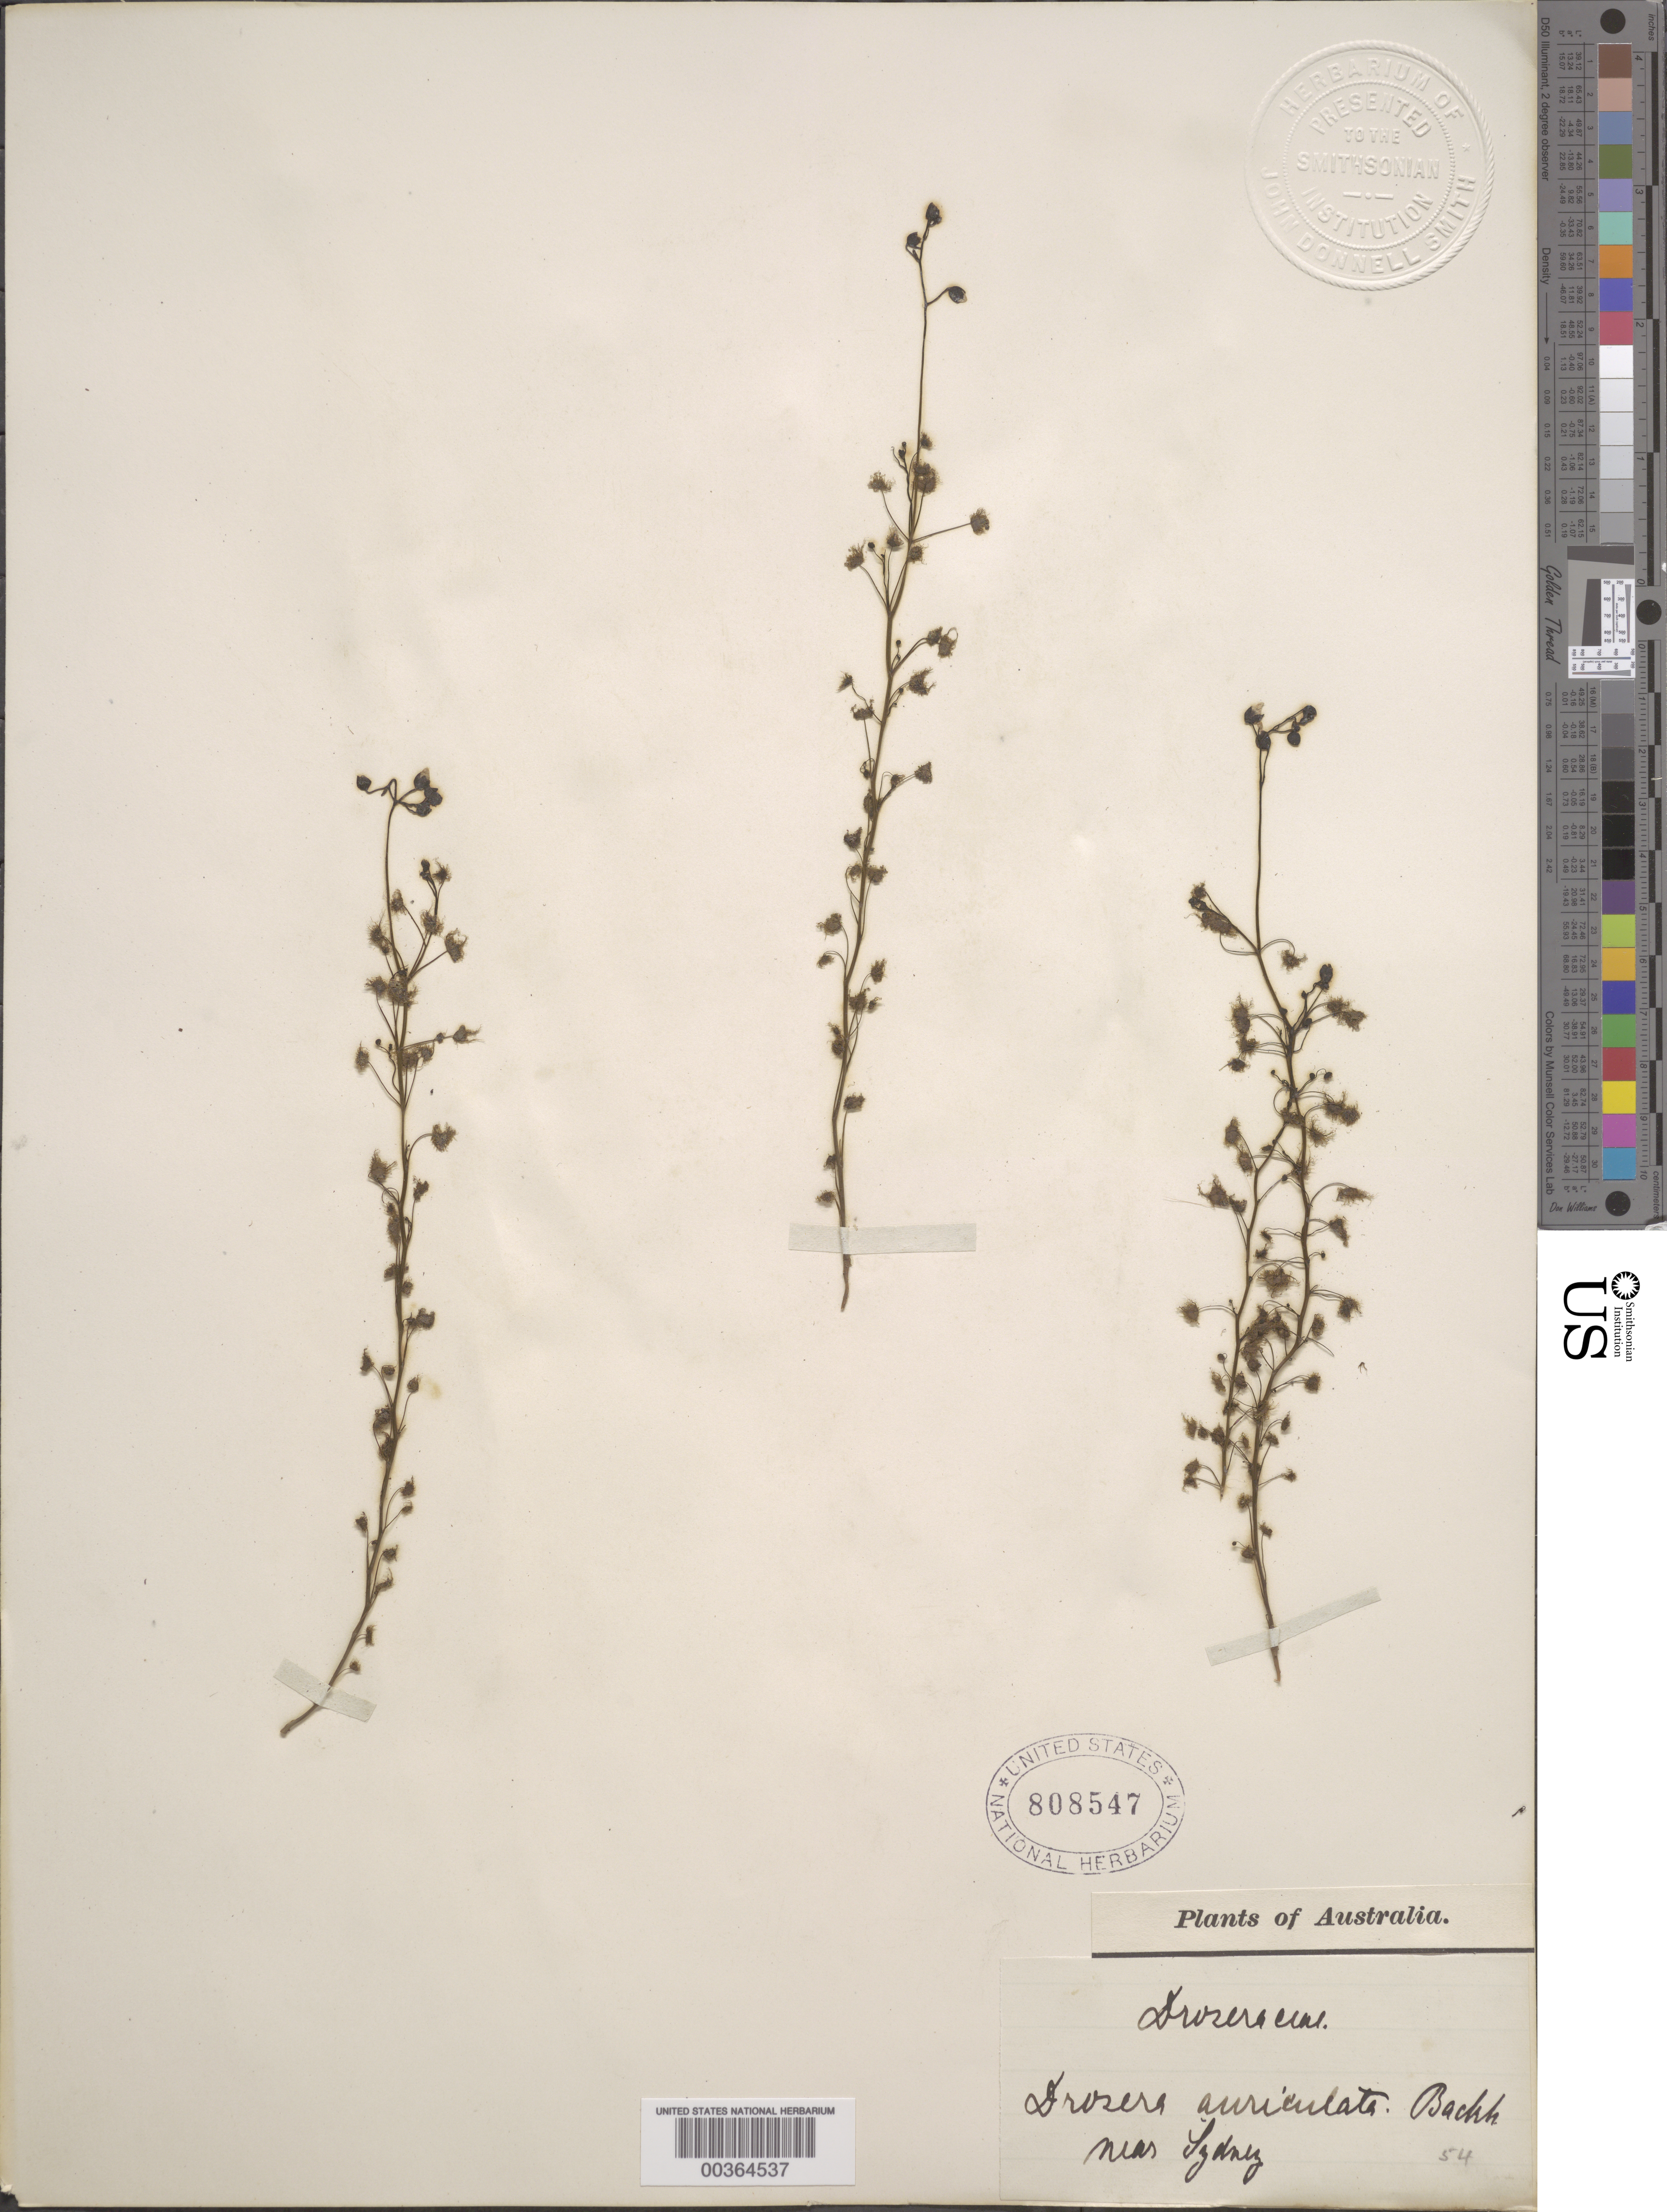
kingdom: Plantae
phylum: Tracheophyta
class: Magnoliopsida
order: Caryophyllales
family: Droseraceae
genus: Drosera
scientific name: Drosera auriculata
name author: Backh. ex Planch.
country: Australia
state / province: New South Wales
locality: Near sydney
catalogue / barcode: US 808547